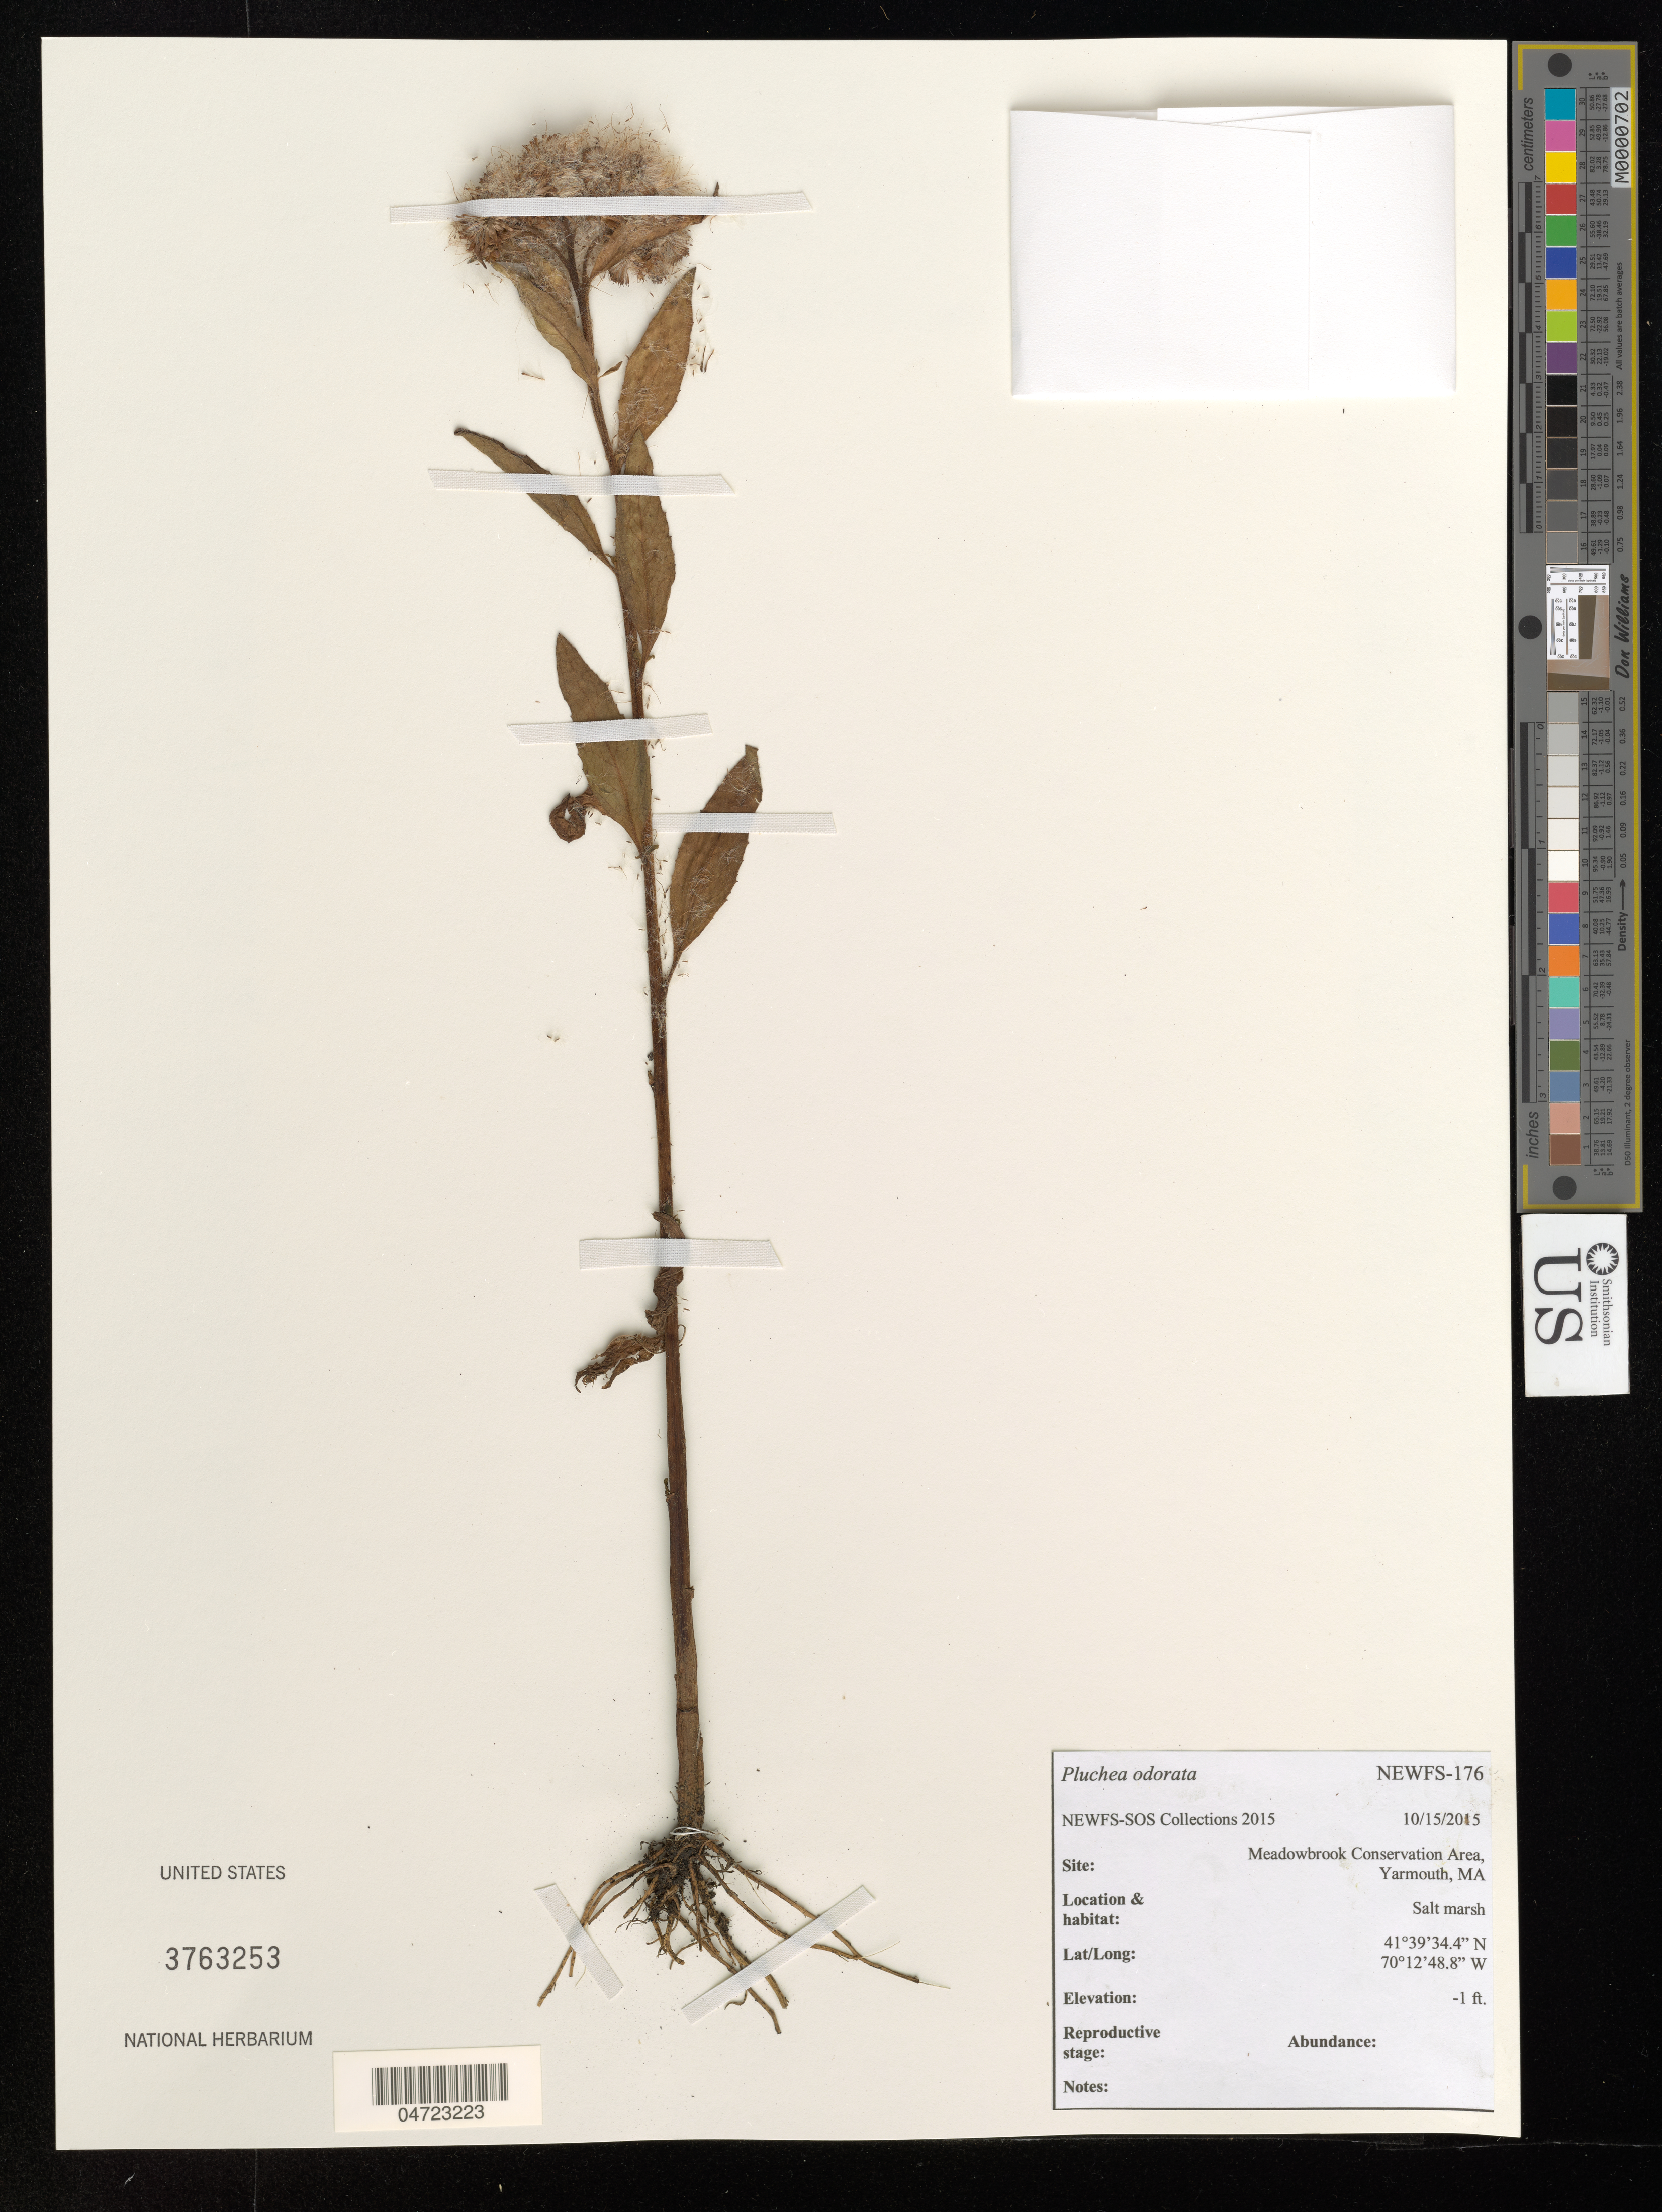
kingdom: Plantae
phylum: Tracheophyta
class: Magnoliopsida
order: Asterales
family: Asteraceae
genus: Pluchea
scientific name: Pluchea odorata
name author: (L.) Cass.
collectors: NEWFS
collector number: NEWFS-176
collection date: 2015-10-15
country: United States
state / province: Massachusetts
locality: Meadowbrook Conservation Area, Yarmouth.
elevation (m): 0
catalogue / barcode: US 3763253